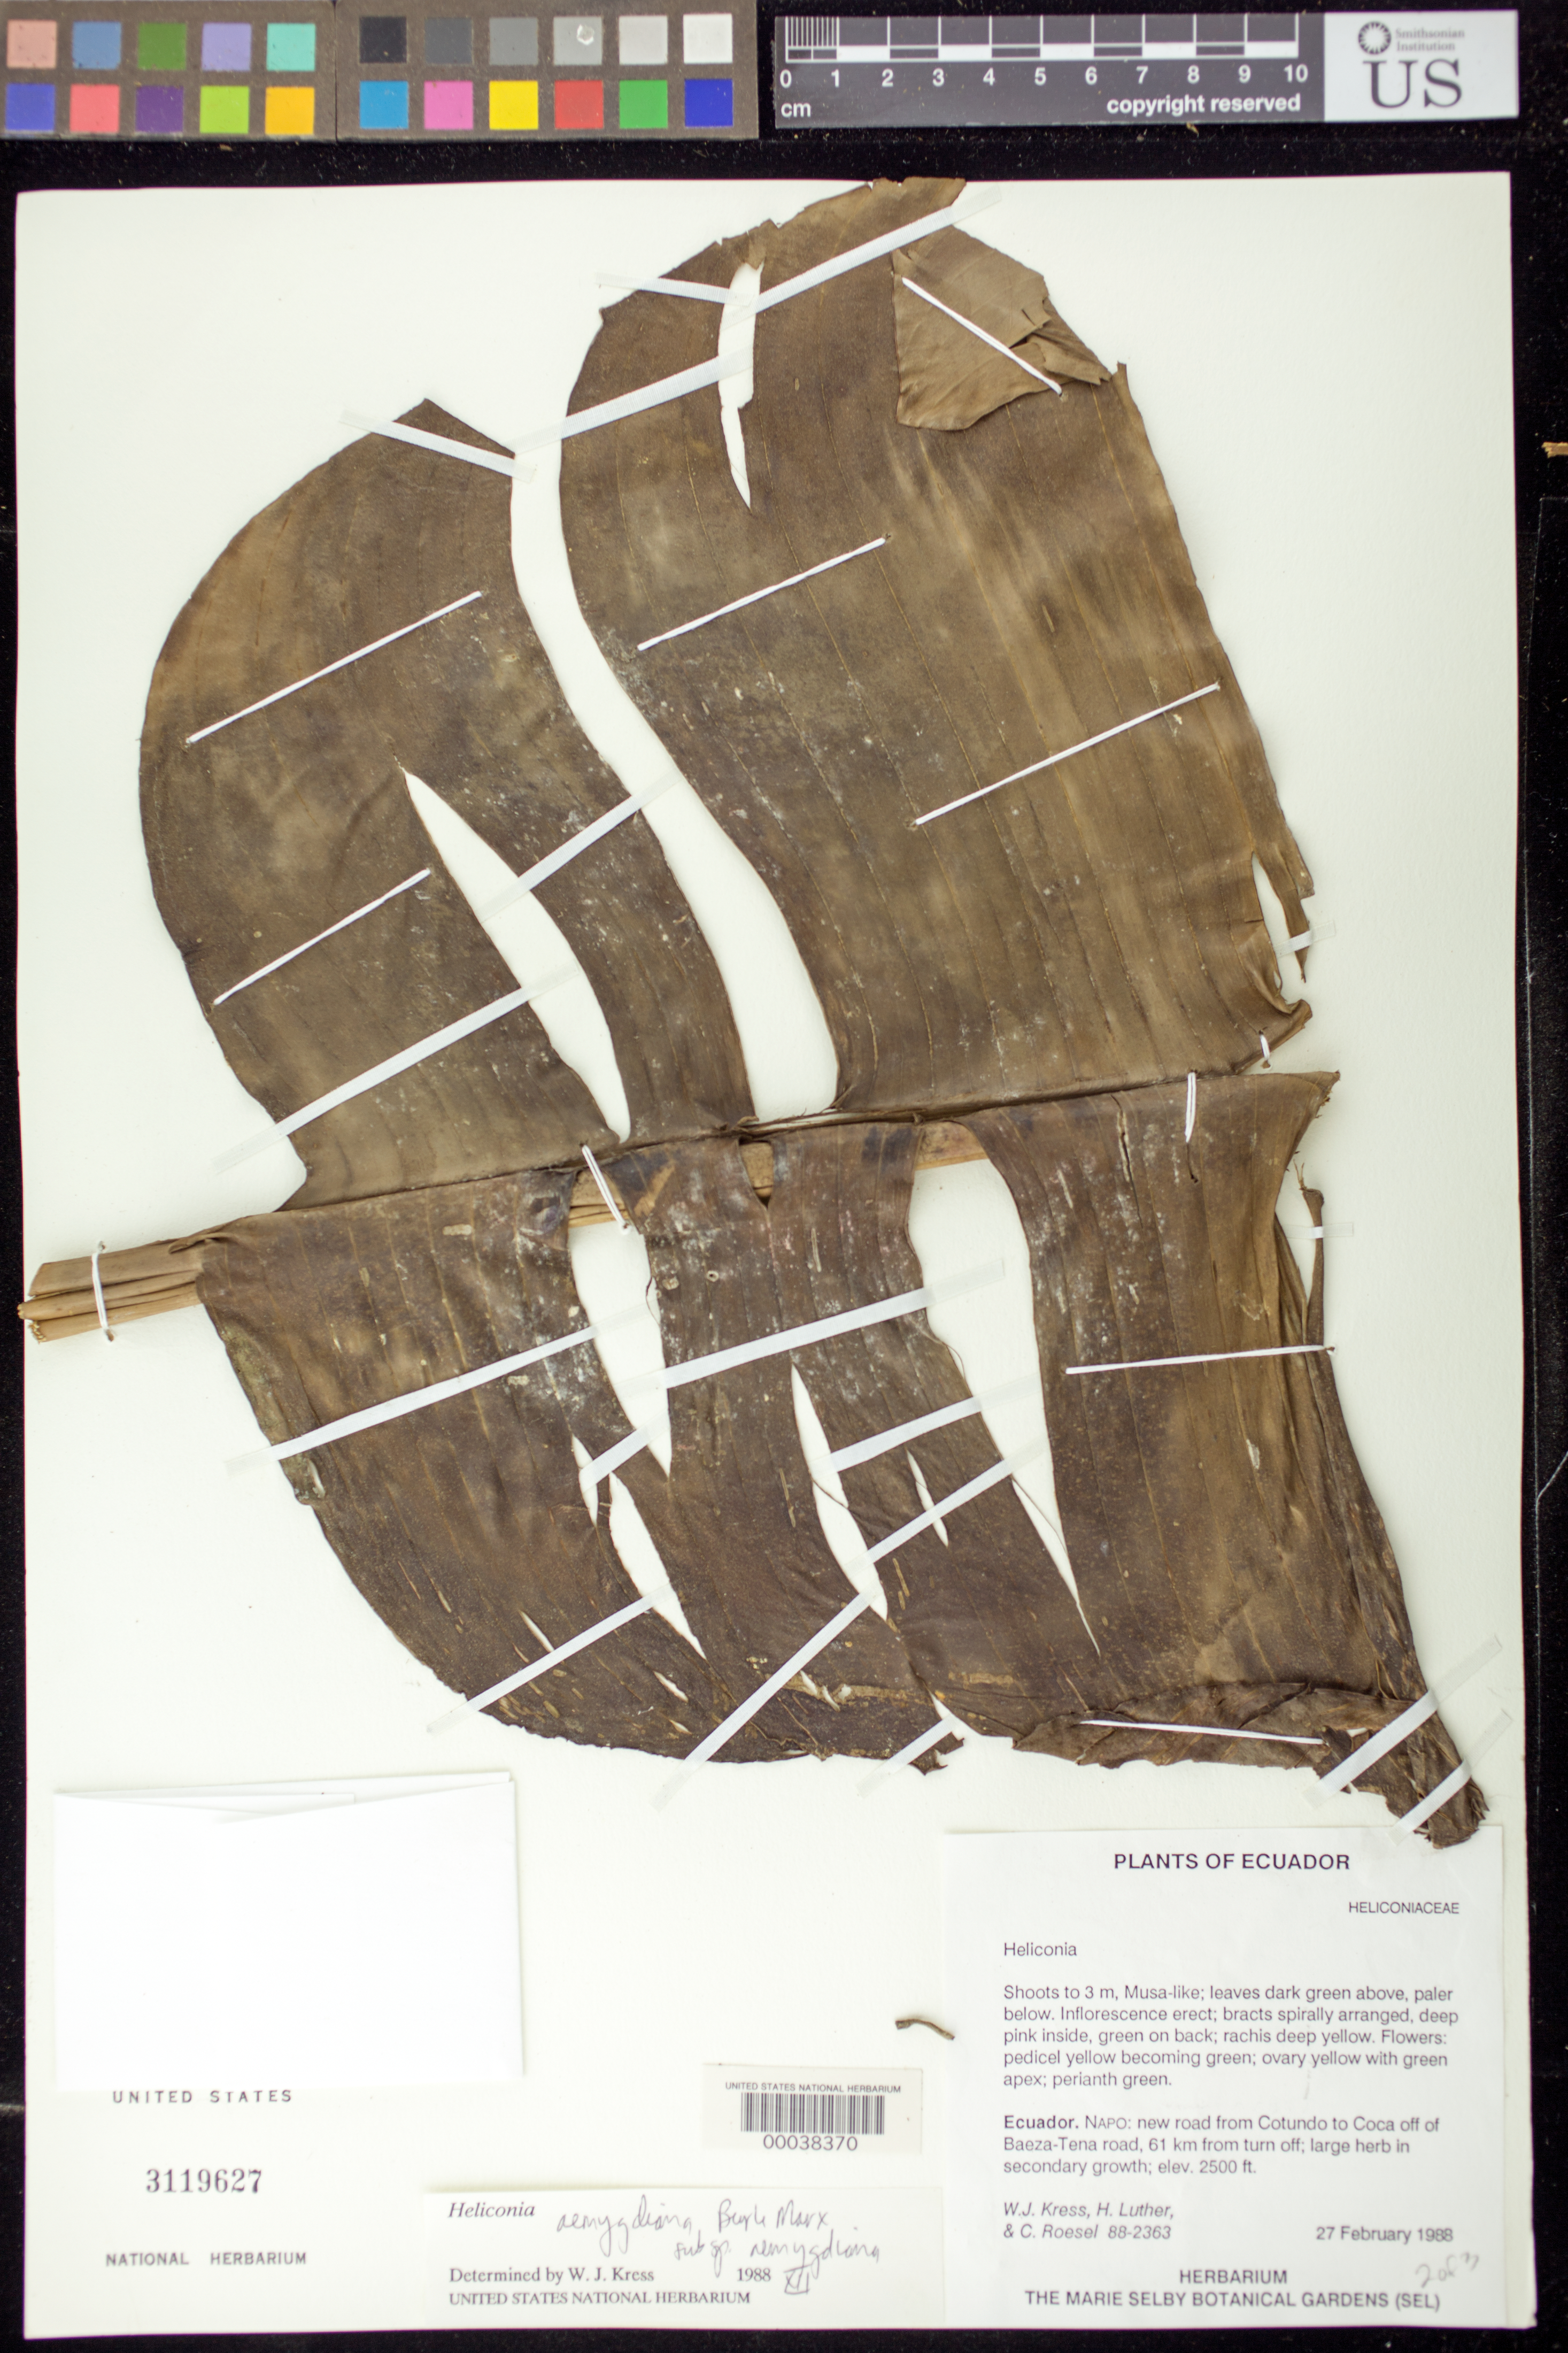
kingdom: Plantae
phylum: Tracheophyta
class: Liliopsida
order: Zingiberales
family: Heliconiaceae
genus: Heliconia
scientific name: Heliconia aemygdiana subsp. aemygdiana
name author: Burle-Marx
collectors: W. J. Kress, Harry E. Luther & C. S. Roesel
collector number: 88-2363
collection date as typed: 27 Feb 1988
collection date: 1988-02-27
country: Ecuador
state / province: Napo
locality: New road from cOtundo to coca off of baeza-Tena road, 61 km from turn off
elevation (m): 762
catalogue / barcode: US 3119627